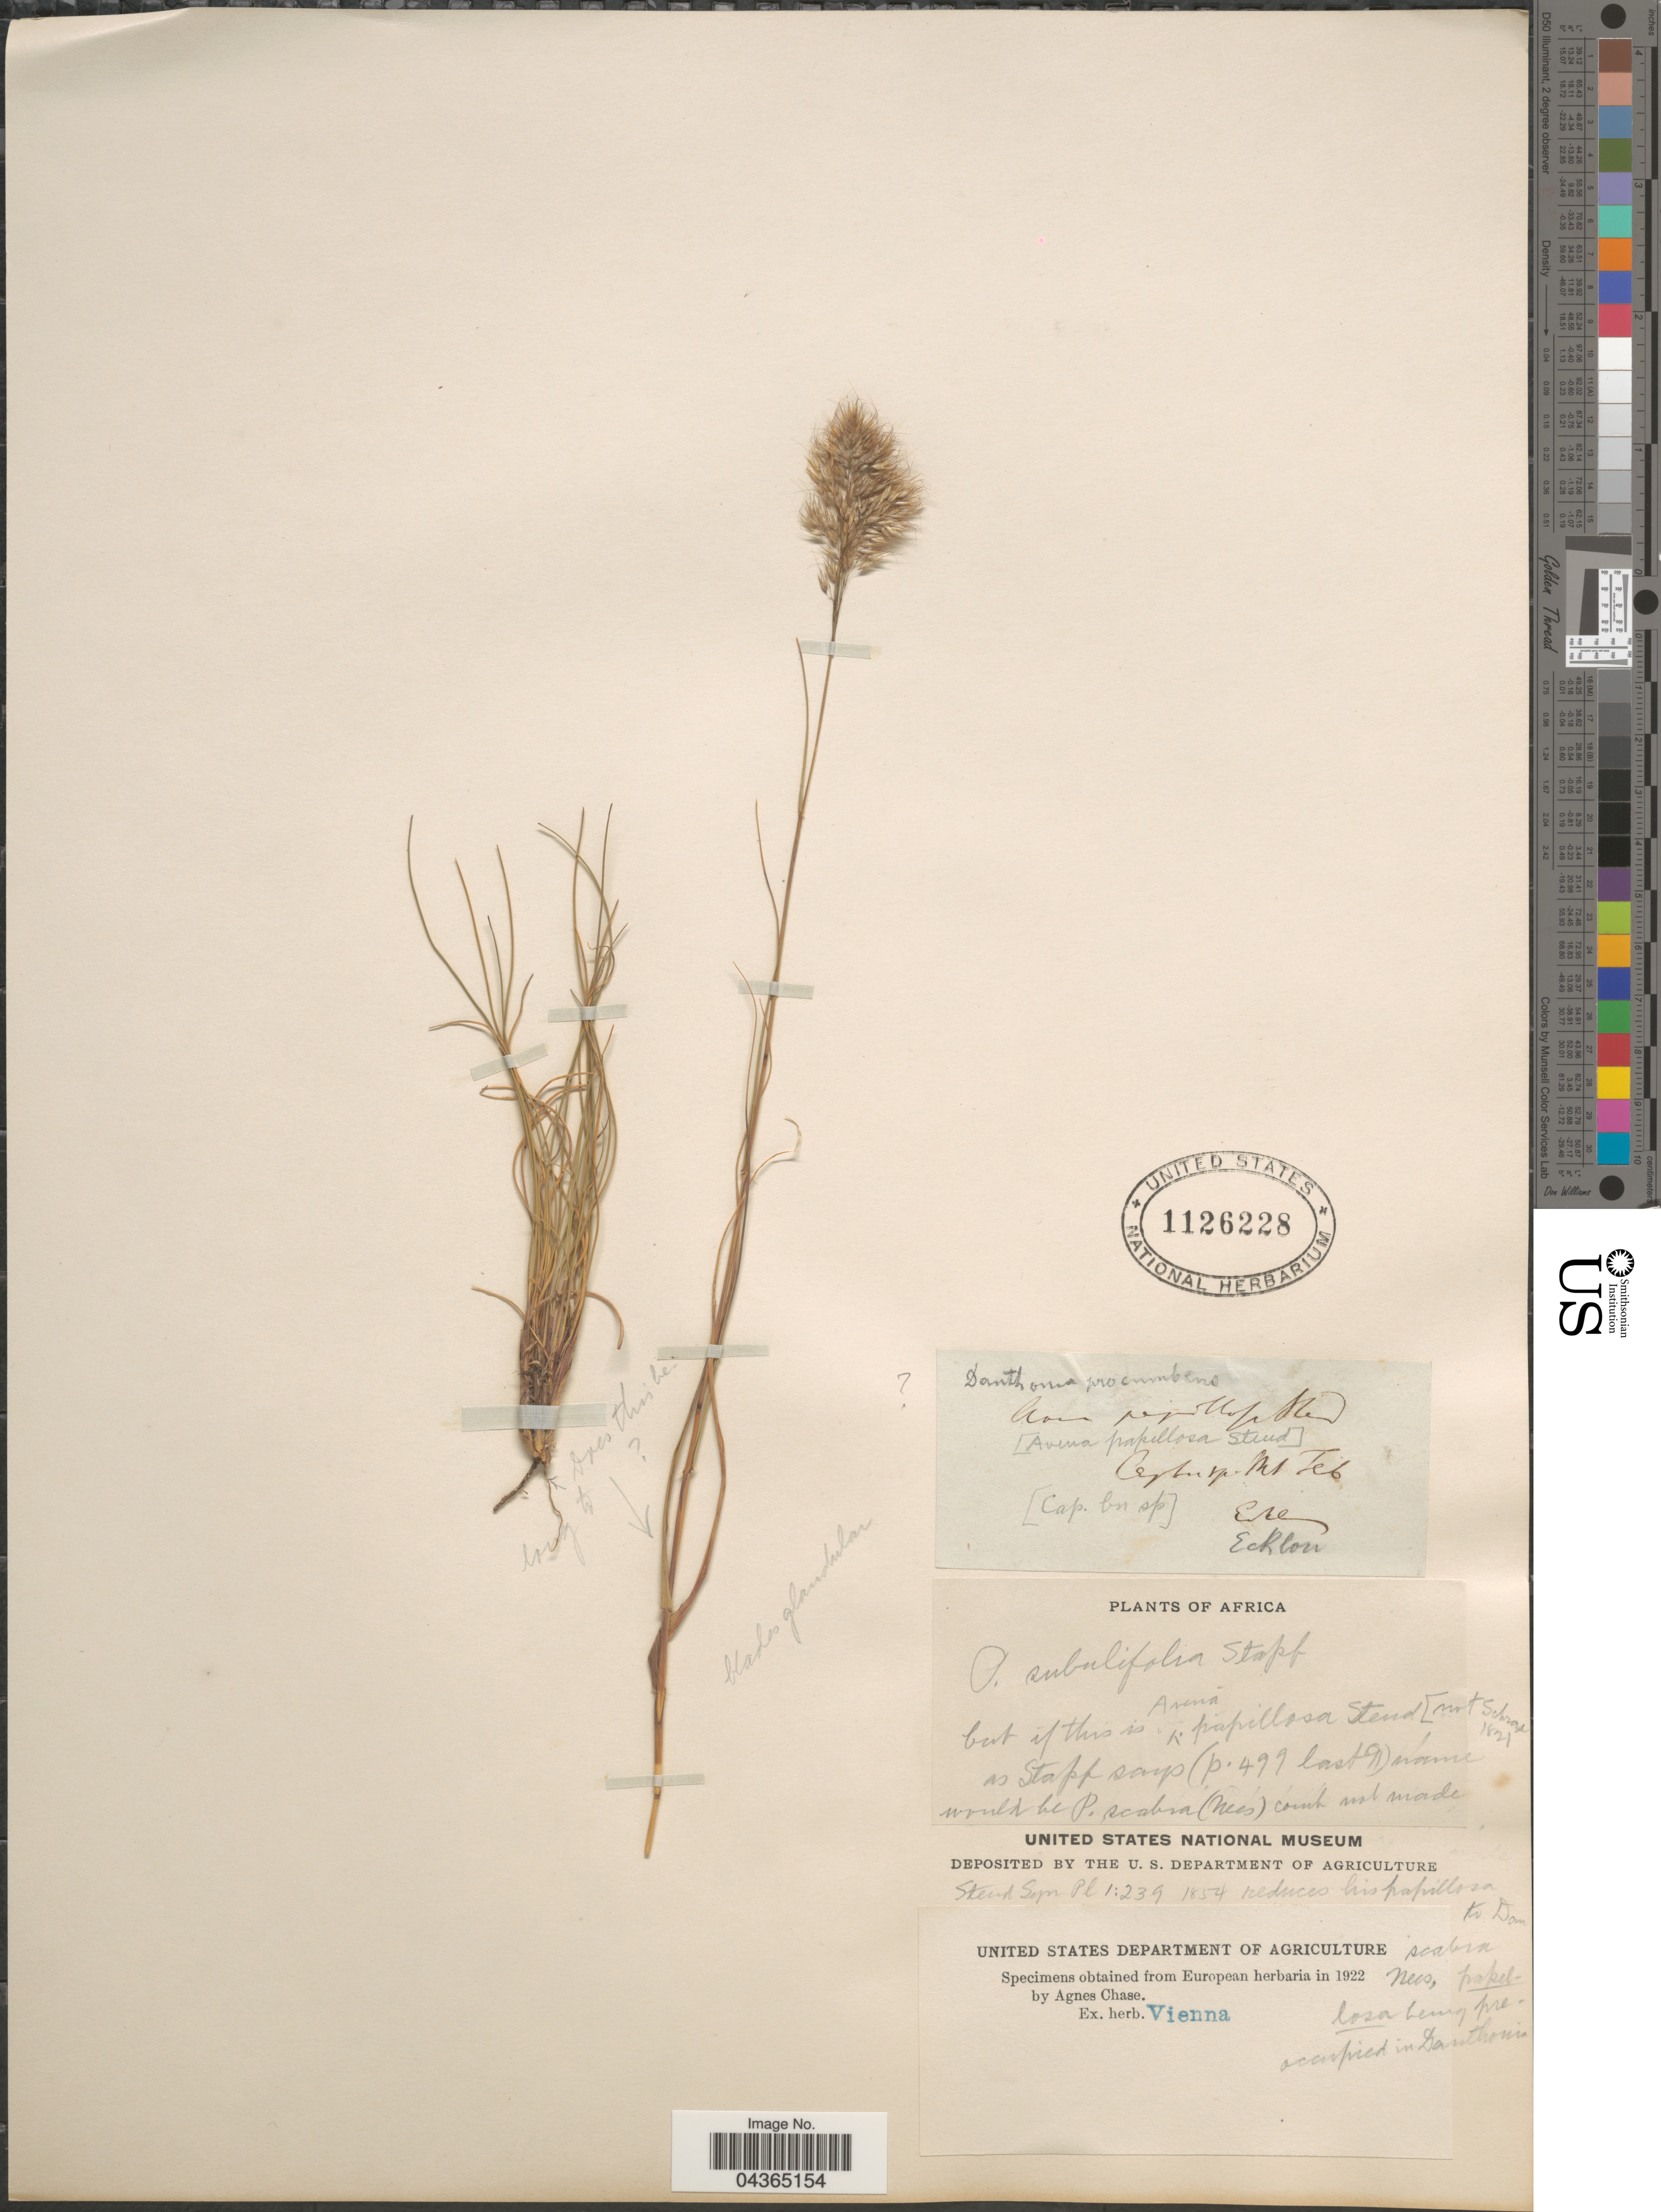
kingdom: Plantae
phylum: Tracheophyta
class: Liliopsida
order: Poales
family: Poaceae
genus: Pentameris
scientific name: Pentameris scabra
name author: (Nees) Steud.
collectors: -. Ecklon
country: South Africa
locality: Africa. Cap. Bn Sp. Eize [interpreted].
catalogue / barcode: US 1126228